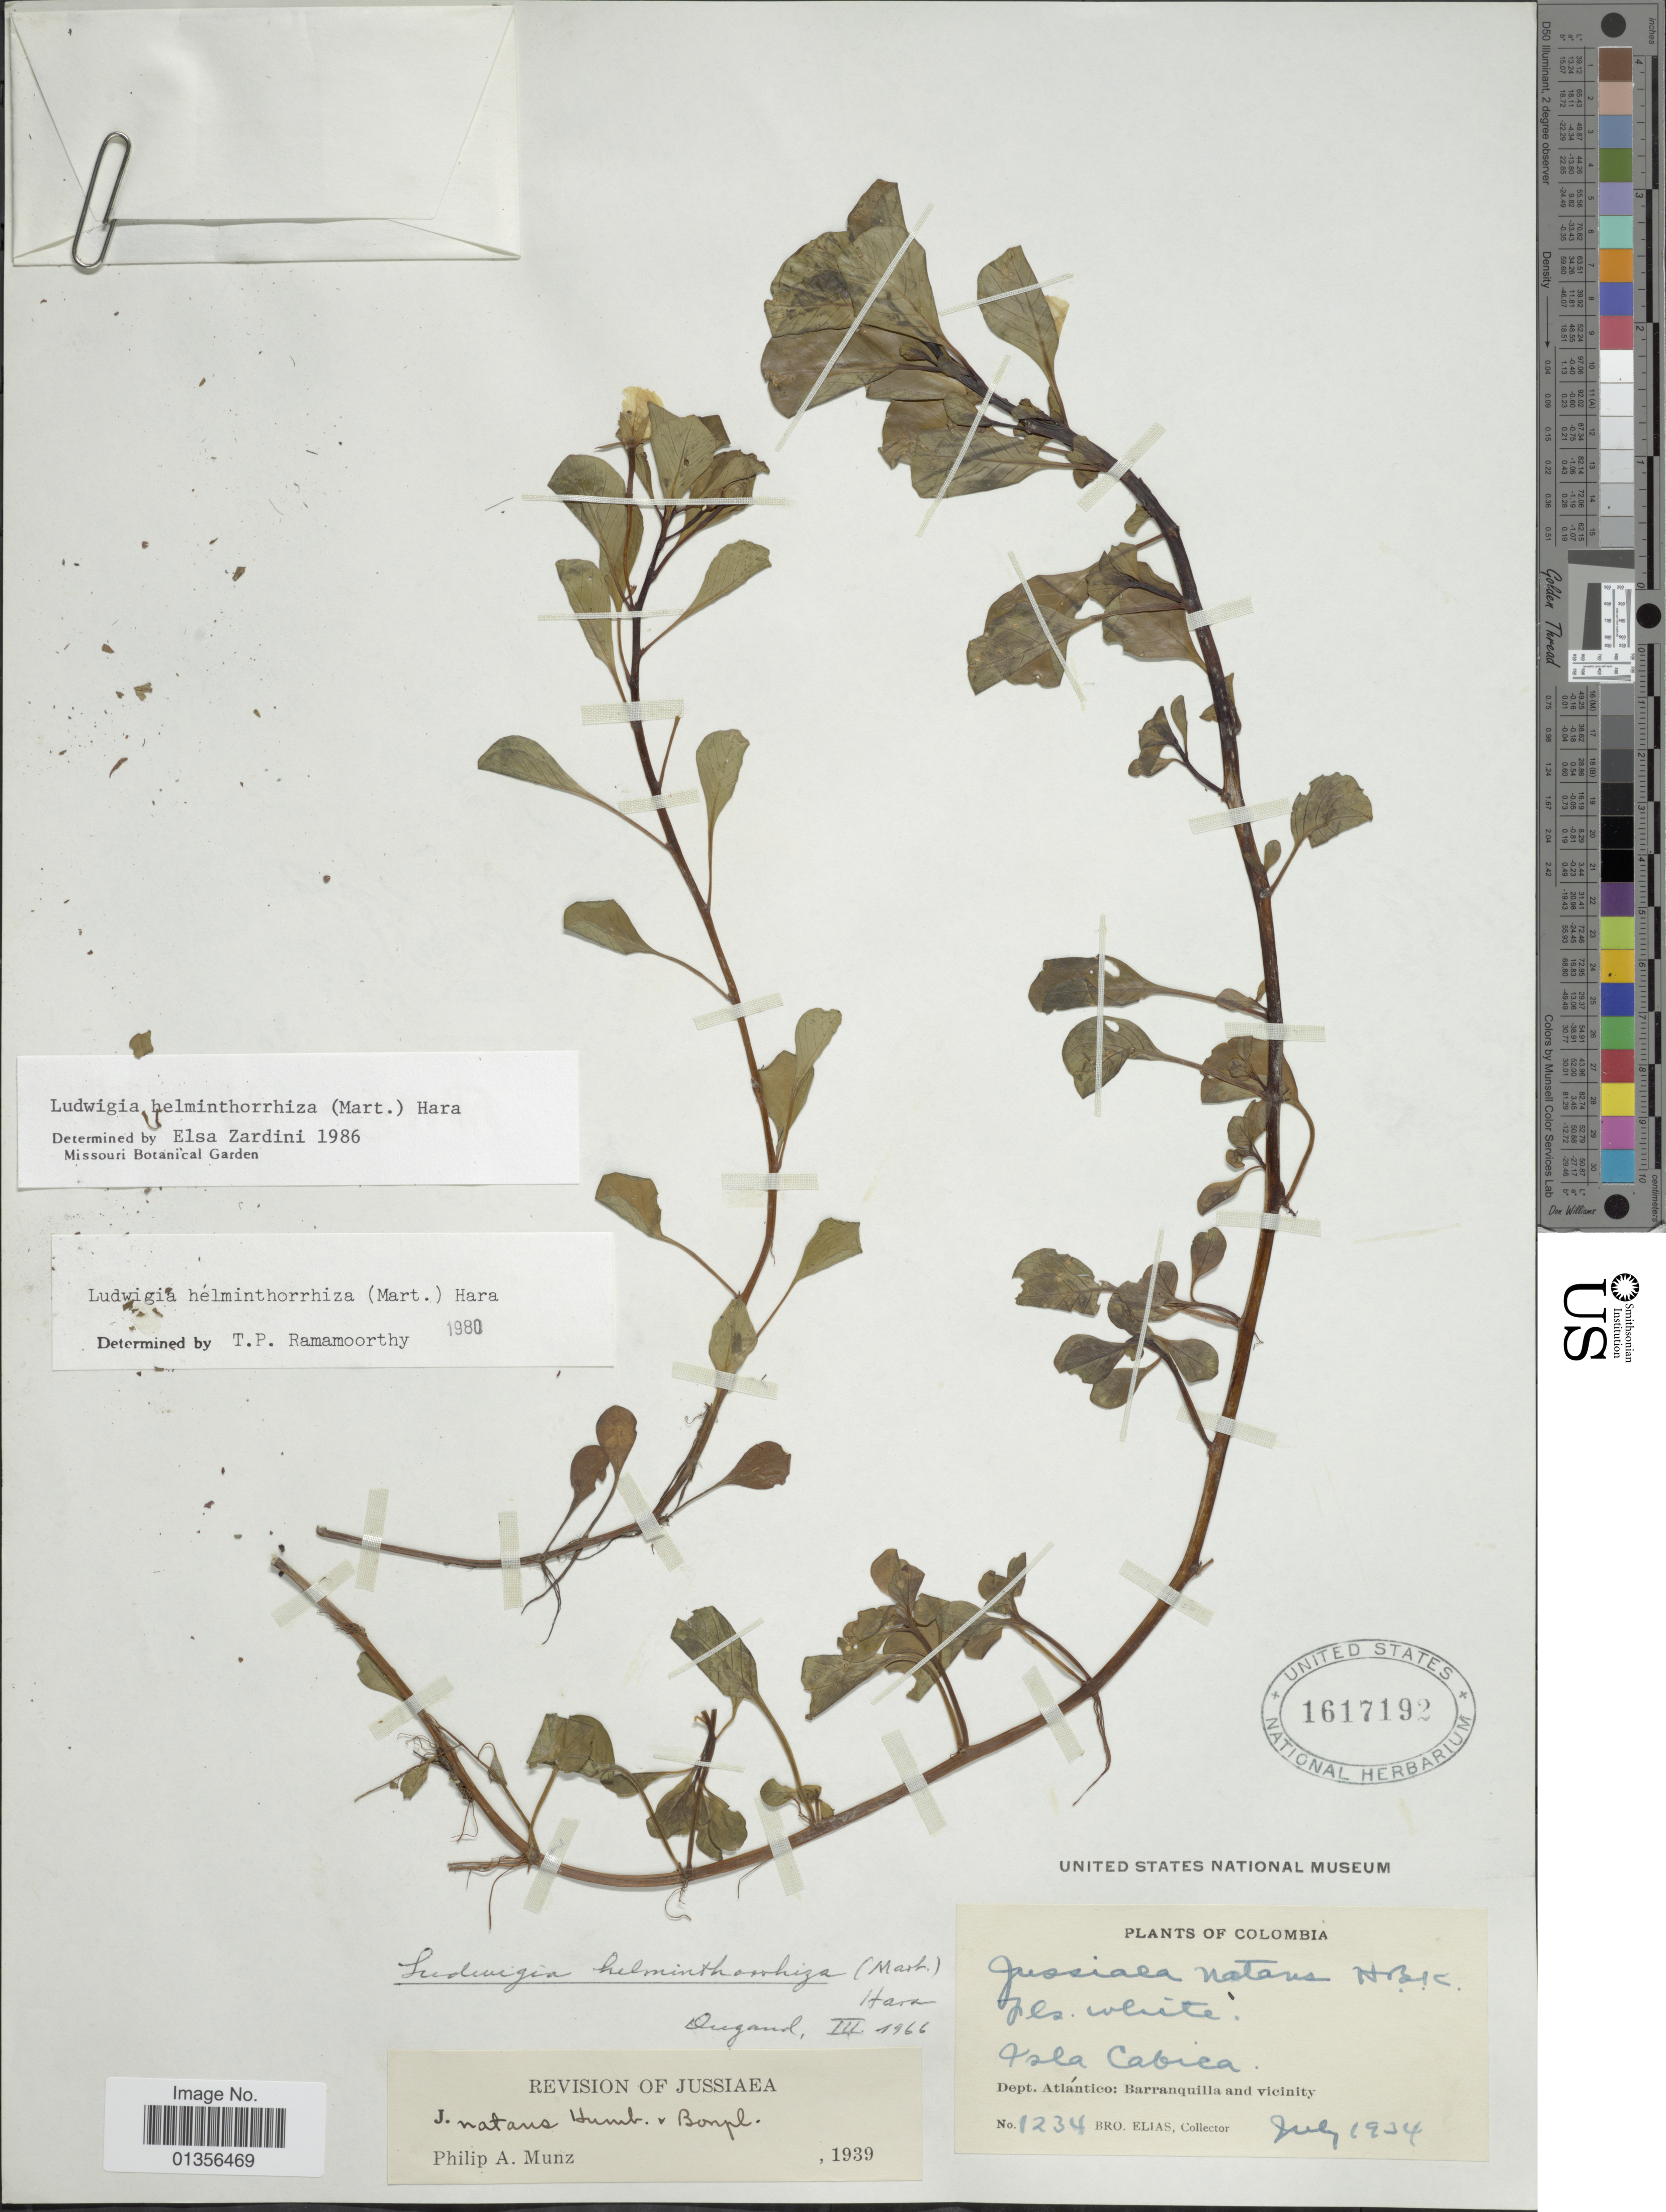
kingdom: Plantae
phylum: Tracheophyta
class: Magnoliopsida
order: Myrtales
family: Onagraceae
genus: Ludwigia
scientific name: Ludwigia helminthorrhiza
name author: (Mart.) H. Hara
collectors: Bro. Elias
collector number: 1234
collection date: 1934-07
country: Colombia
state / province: Atlántico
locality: Isla Cabica, Barranquilla and vicinity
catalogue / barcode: US 1617192